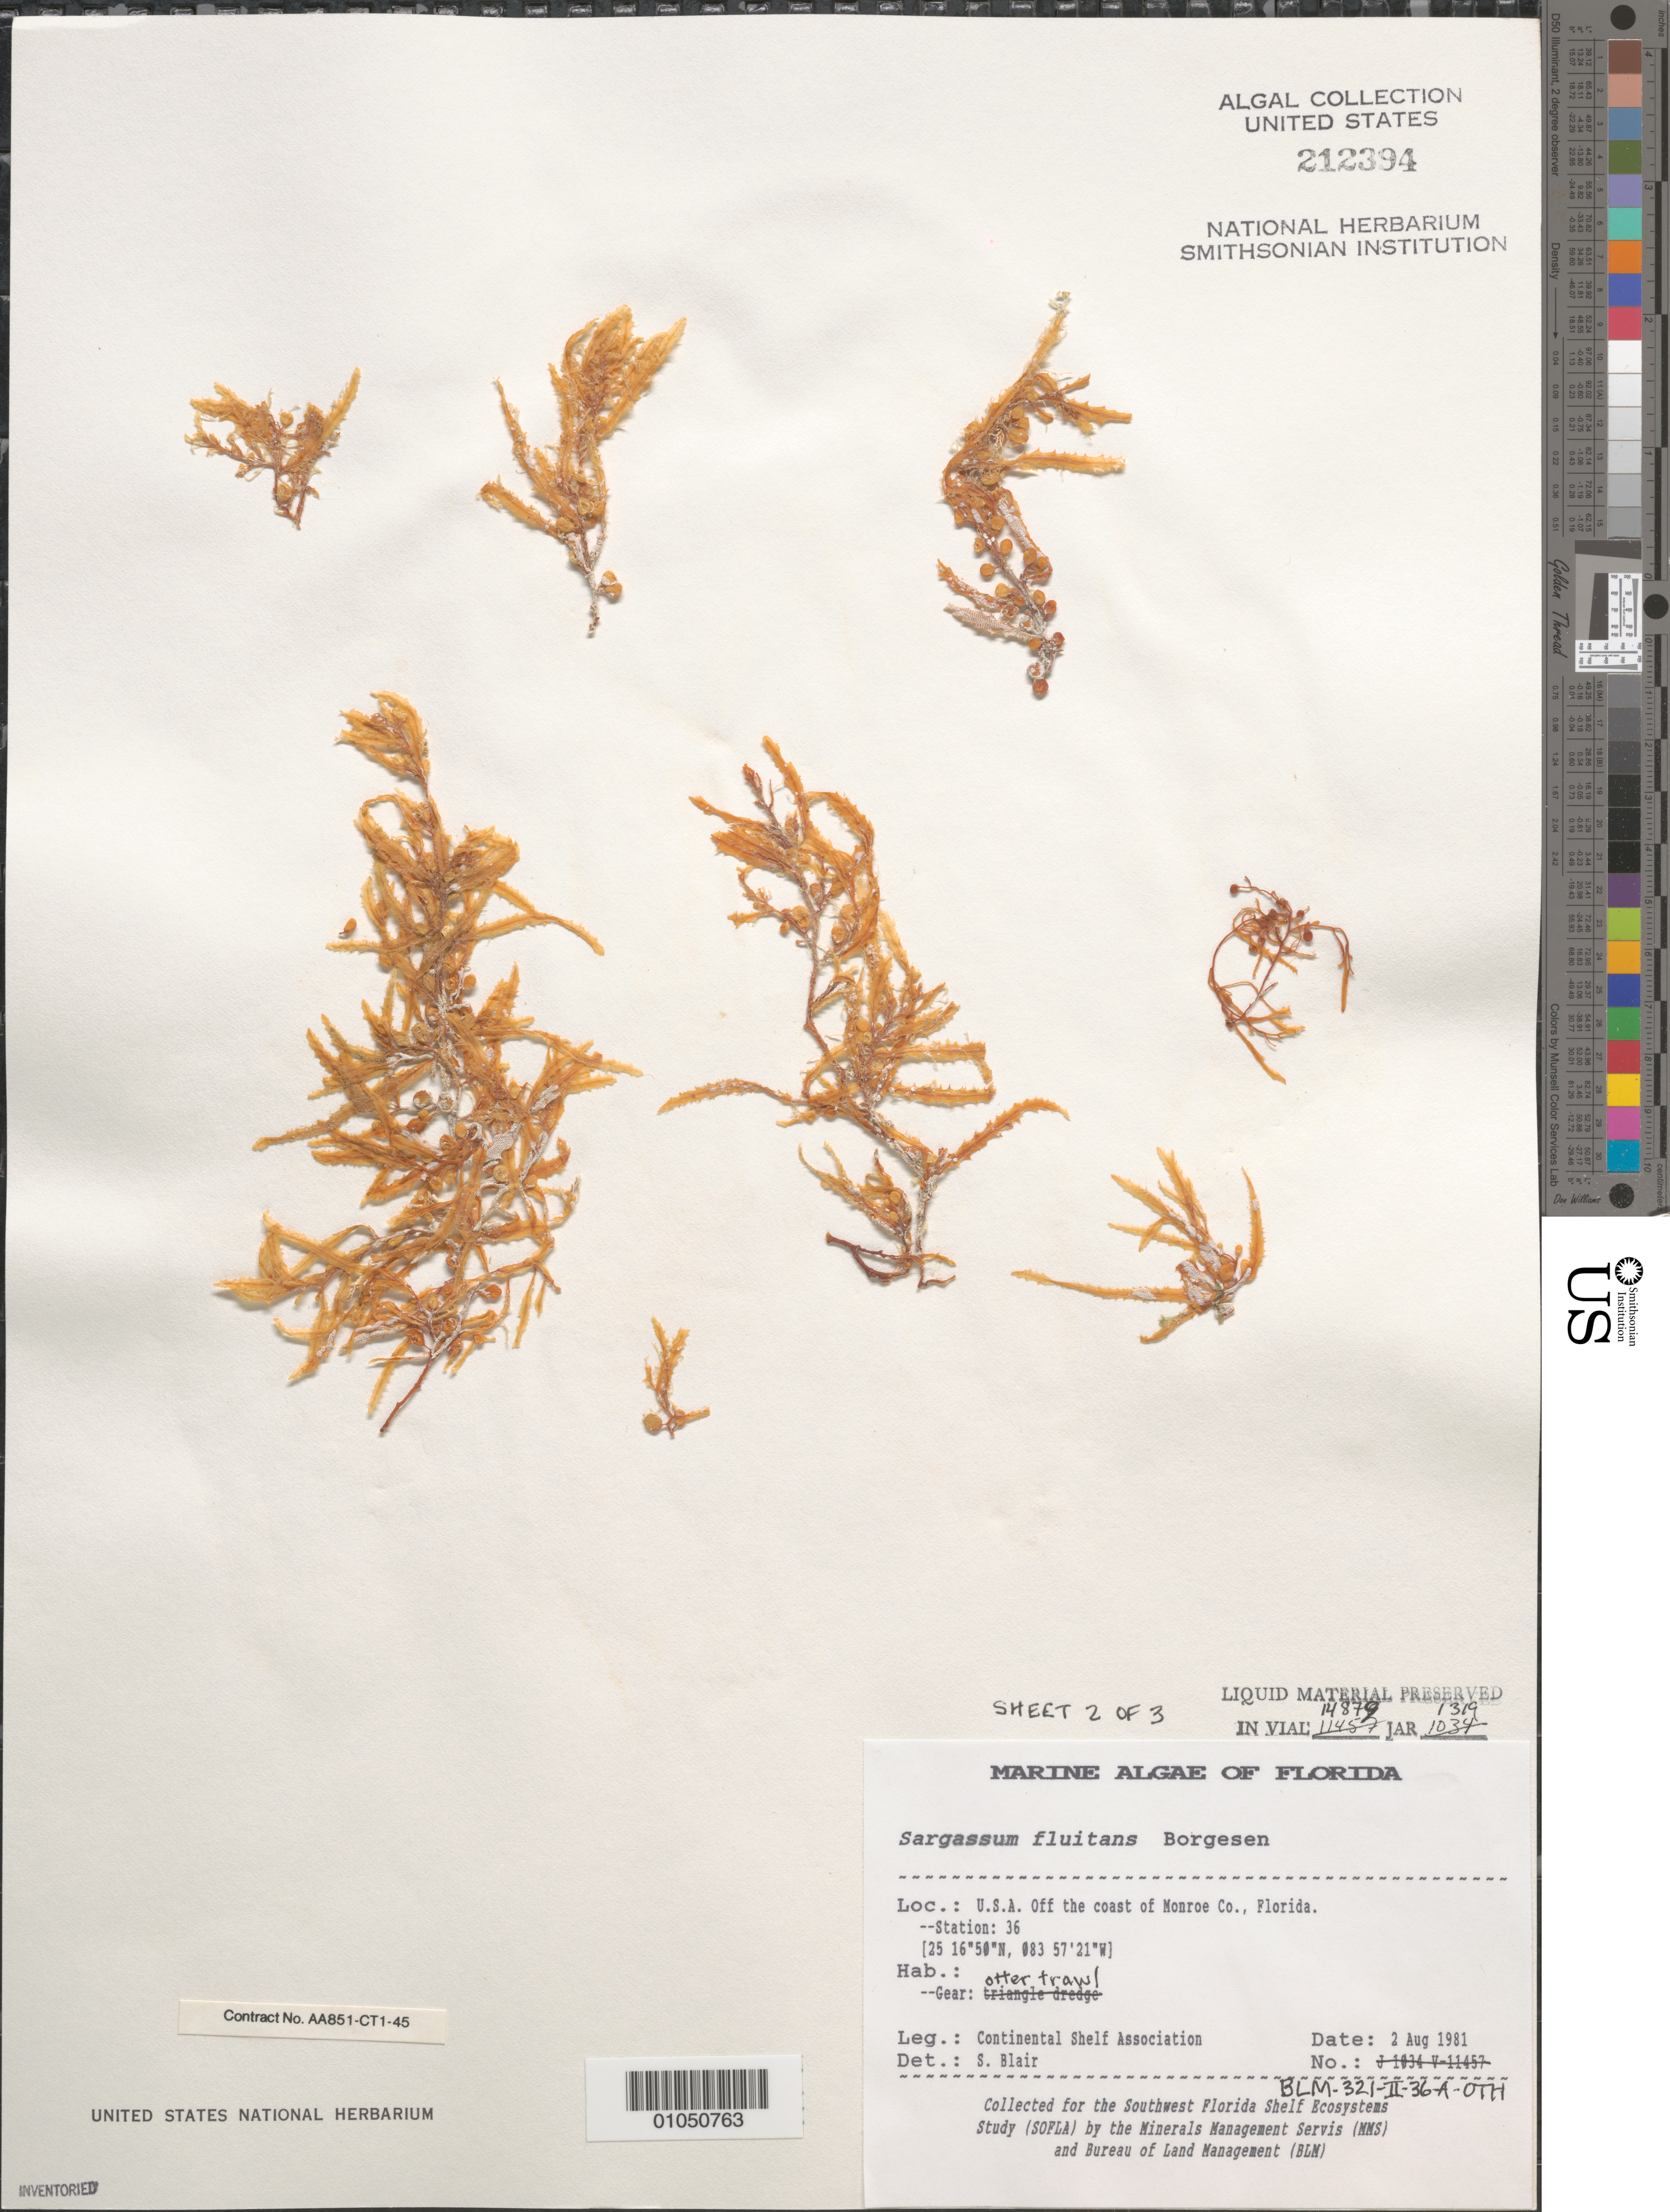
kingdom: Chromista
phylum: Ochrophyta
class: Phaeophyceae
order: Fucales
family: Sargassaceae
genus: Sargassum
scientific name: Sargassum fluitans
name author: (Børgesen) Børgesen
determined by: Blair, S. M.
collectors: Continental Shelf Associates for the MMS/BLM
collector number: BLM-321-II-36-A-OTH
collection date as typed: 02 Aug 1981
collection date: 1981-08-02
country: United States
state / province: Florida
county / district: Monroe County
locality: Gulf of Mexico off coast of Monroe County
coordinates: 25 16'50"N, 083 57'21"W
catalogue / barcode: US 212394